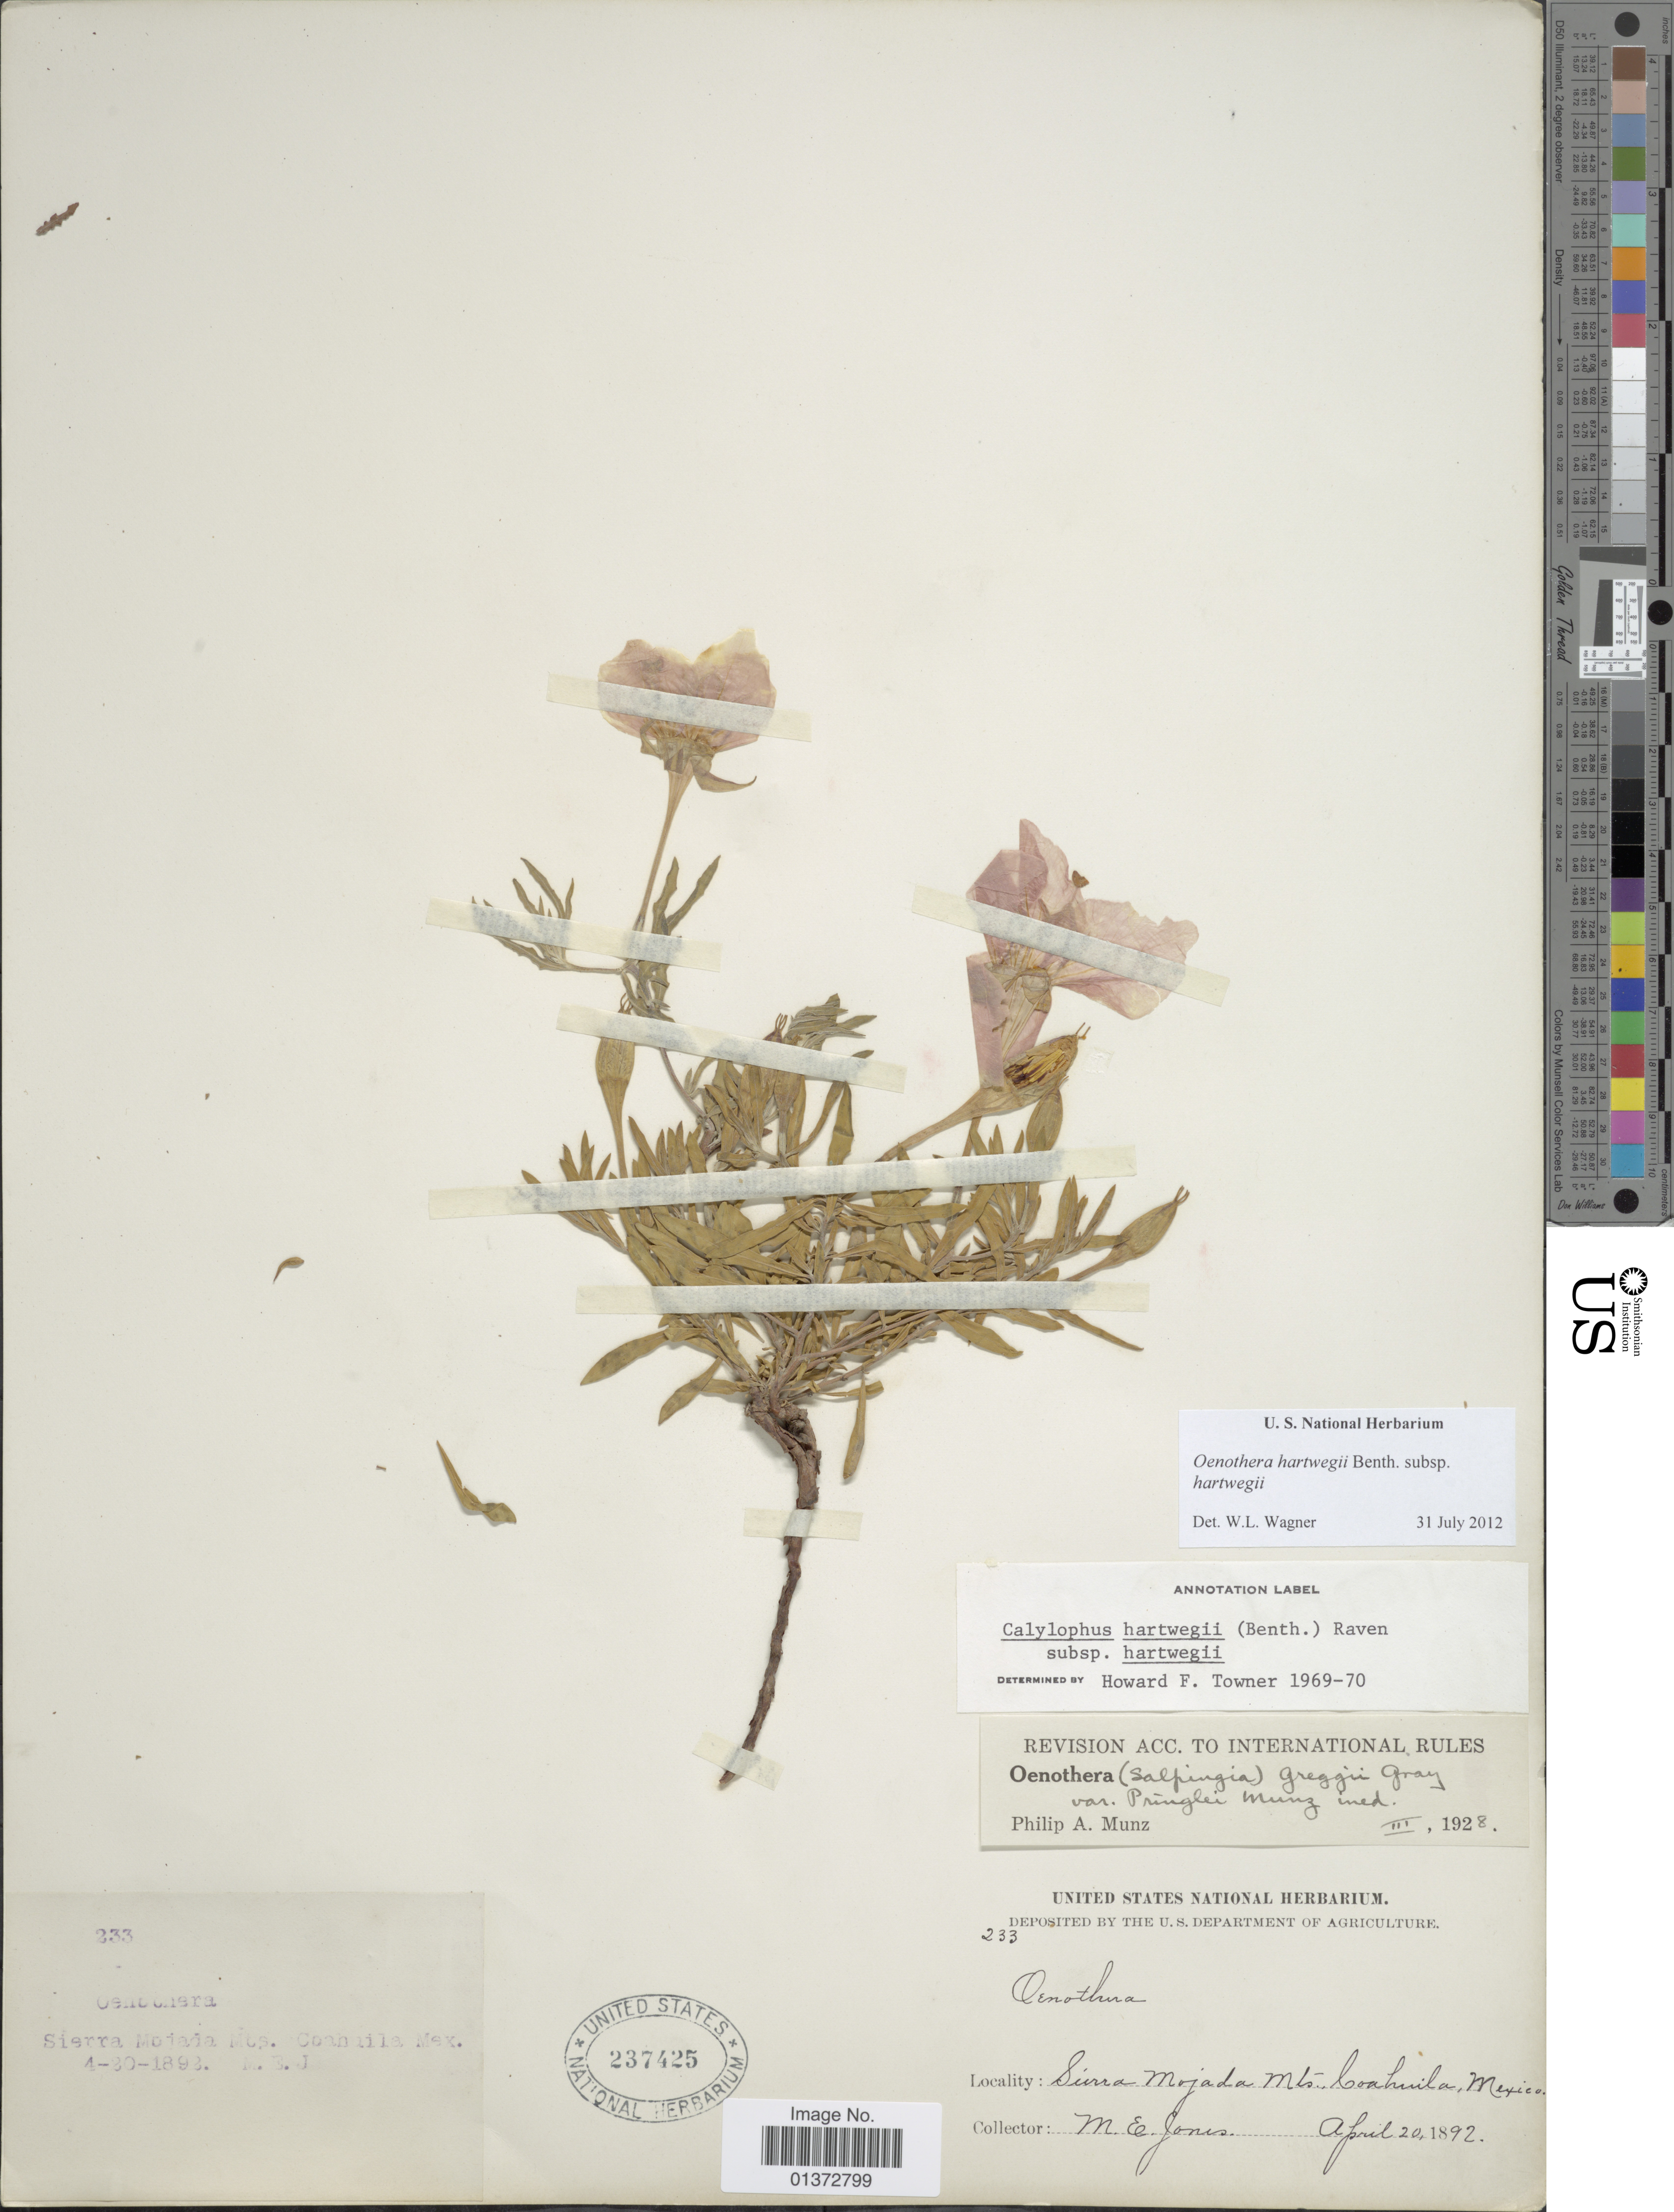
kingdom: Plantae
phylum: Tracheophyta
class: Magnoliopsida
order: Myrtales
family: Onagraceae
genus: Oenothera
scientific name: Oenothera hartwegii subsp. hartwegii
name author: Benth.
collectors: M. E. Jones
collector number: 233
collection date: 1892-04-20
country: Mexico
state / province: Coahuila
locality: Sierra Mojada Mts. Coahuila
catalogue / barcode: US 237425